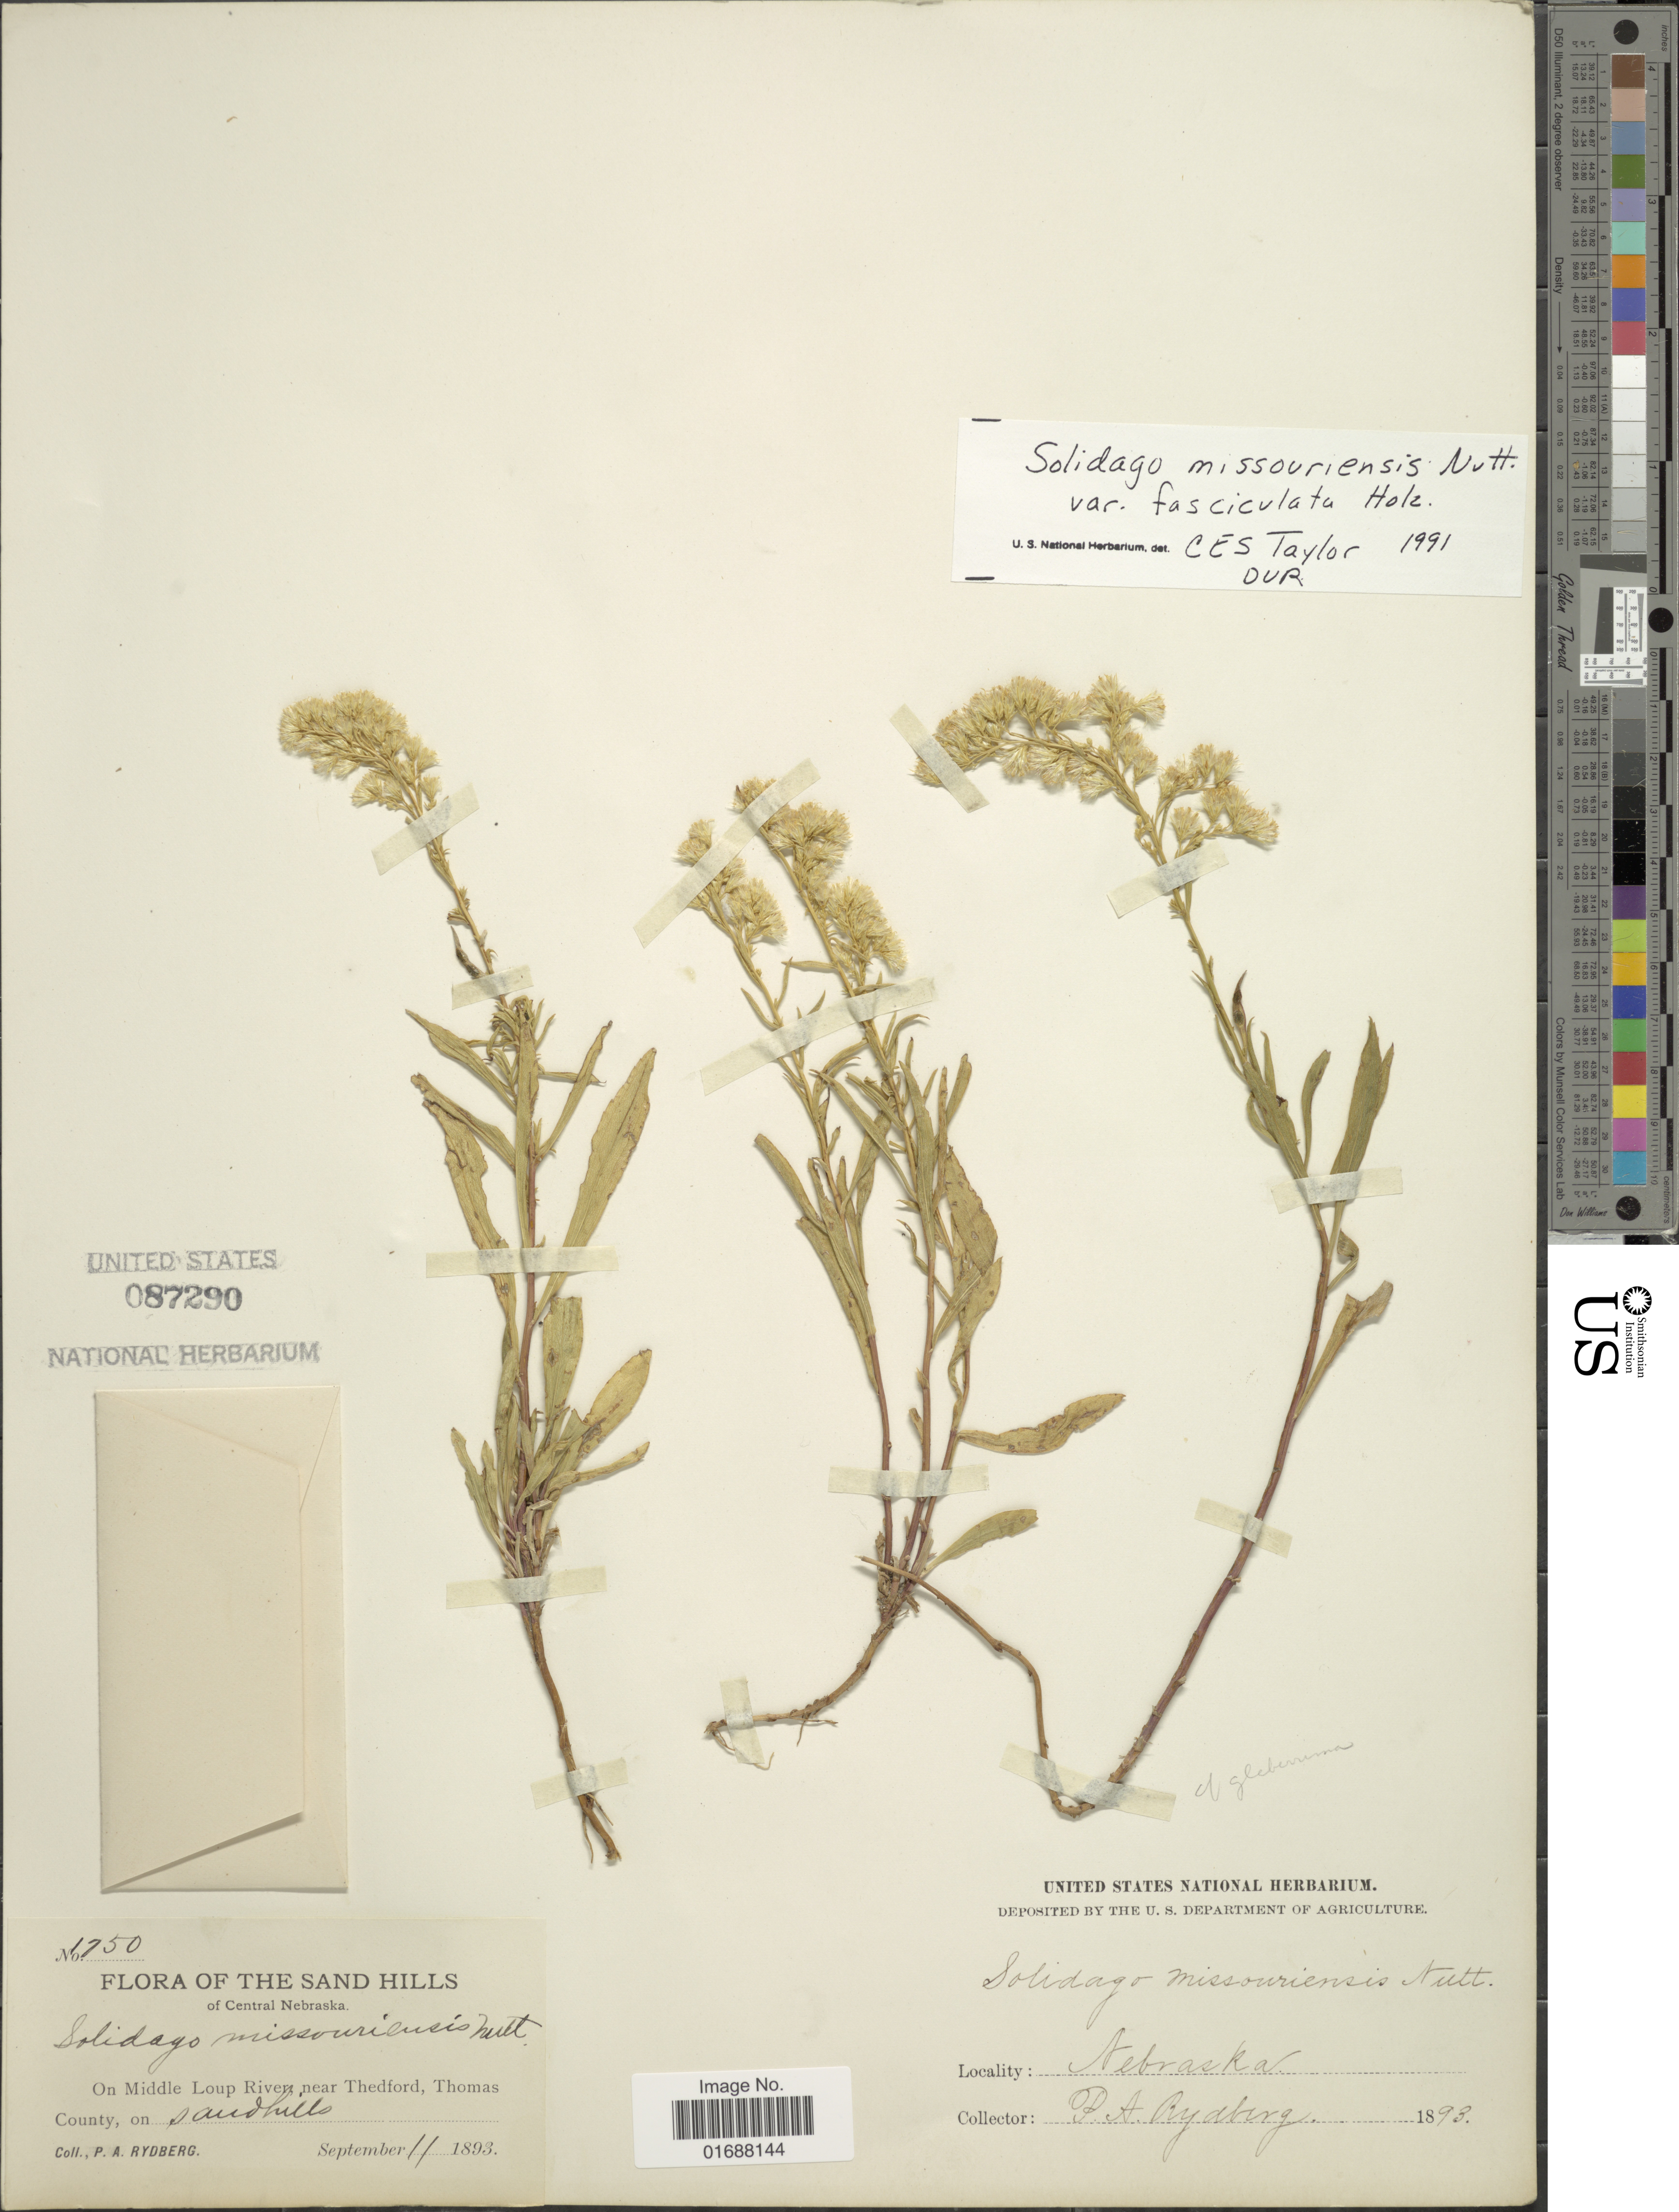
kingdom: Plantae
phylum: Tracheophyta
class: Magnoliopsida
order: Asterales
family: Asteraceae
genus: Solidago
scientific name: Solidago missouriensis var. fasciculata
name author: Holz.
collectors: P. A. Rydberg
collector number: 1750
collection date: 1893-09-11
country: United States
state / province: Nebraska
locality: Sand Hills of Central Nebraska. On Middle Loup River, near Thedford, Thomas County, on sandhills.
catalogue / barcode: US 87290